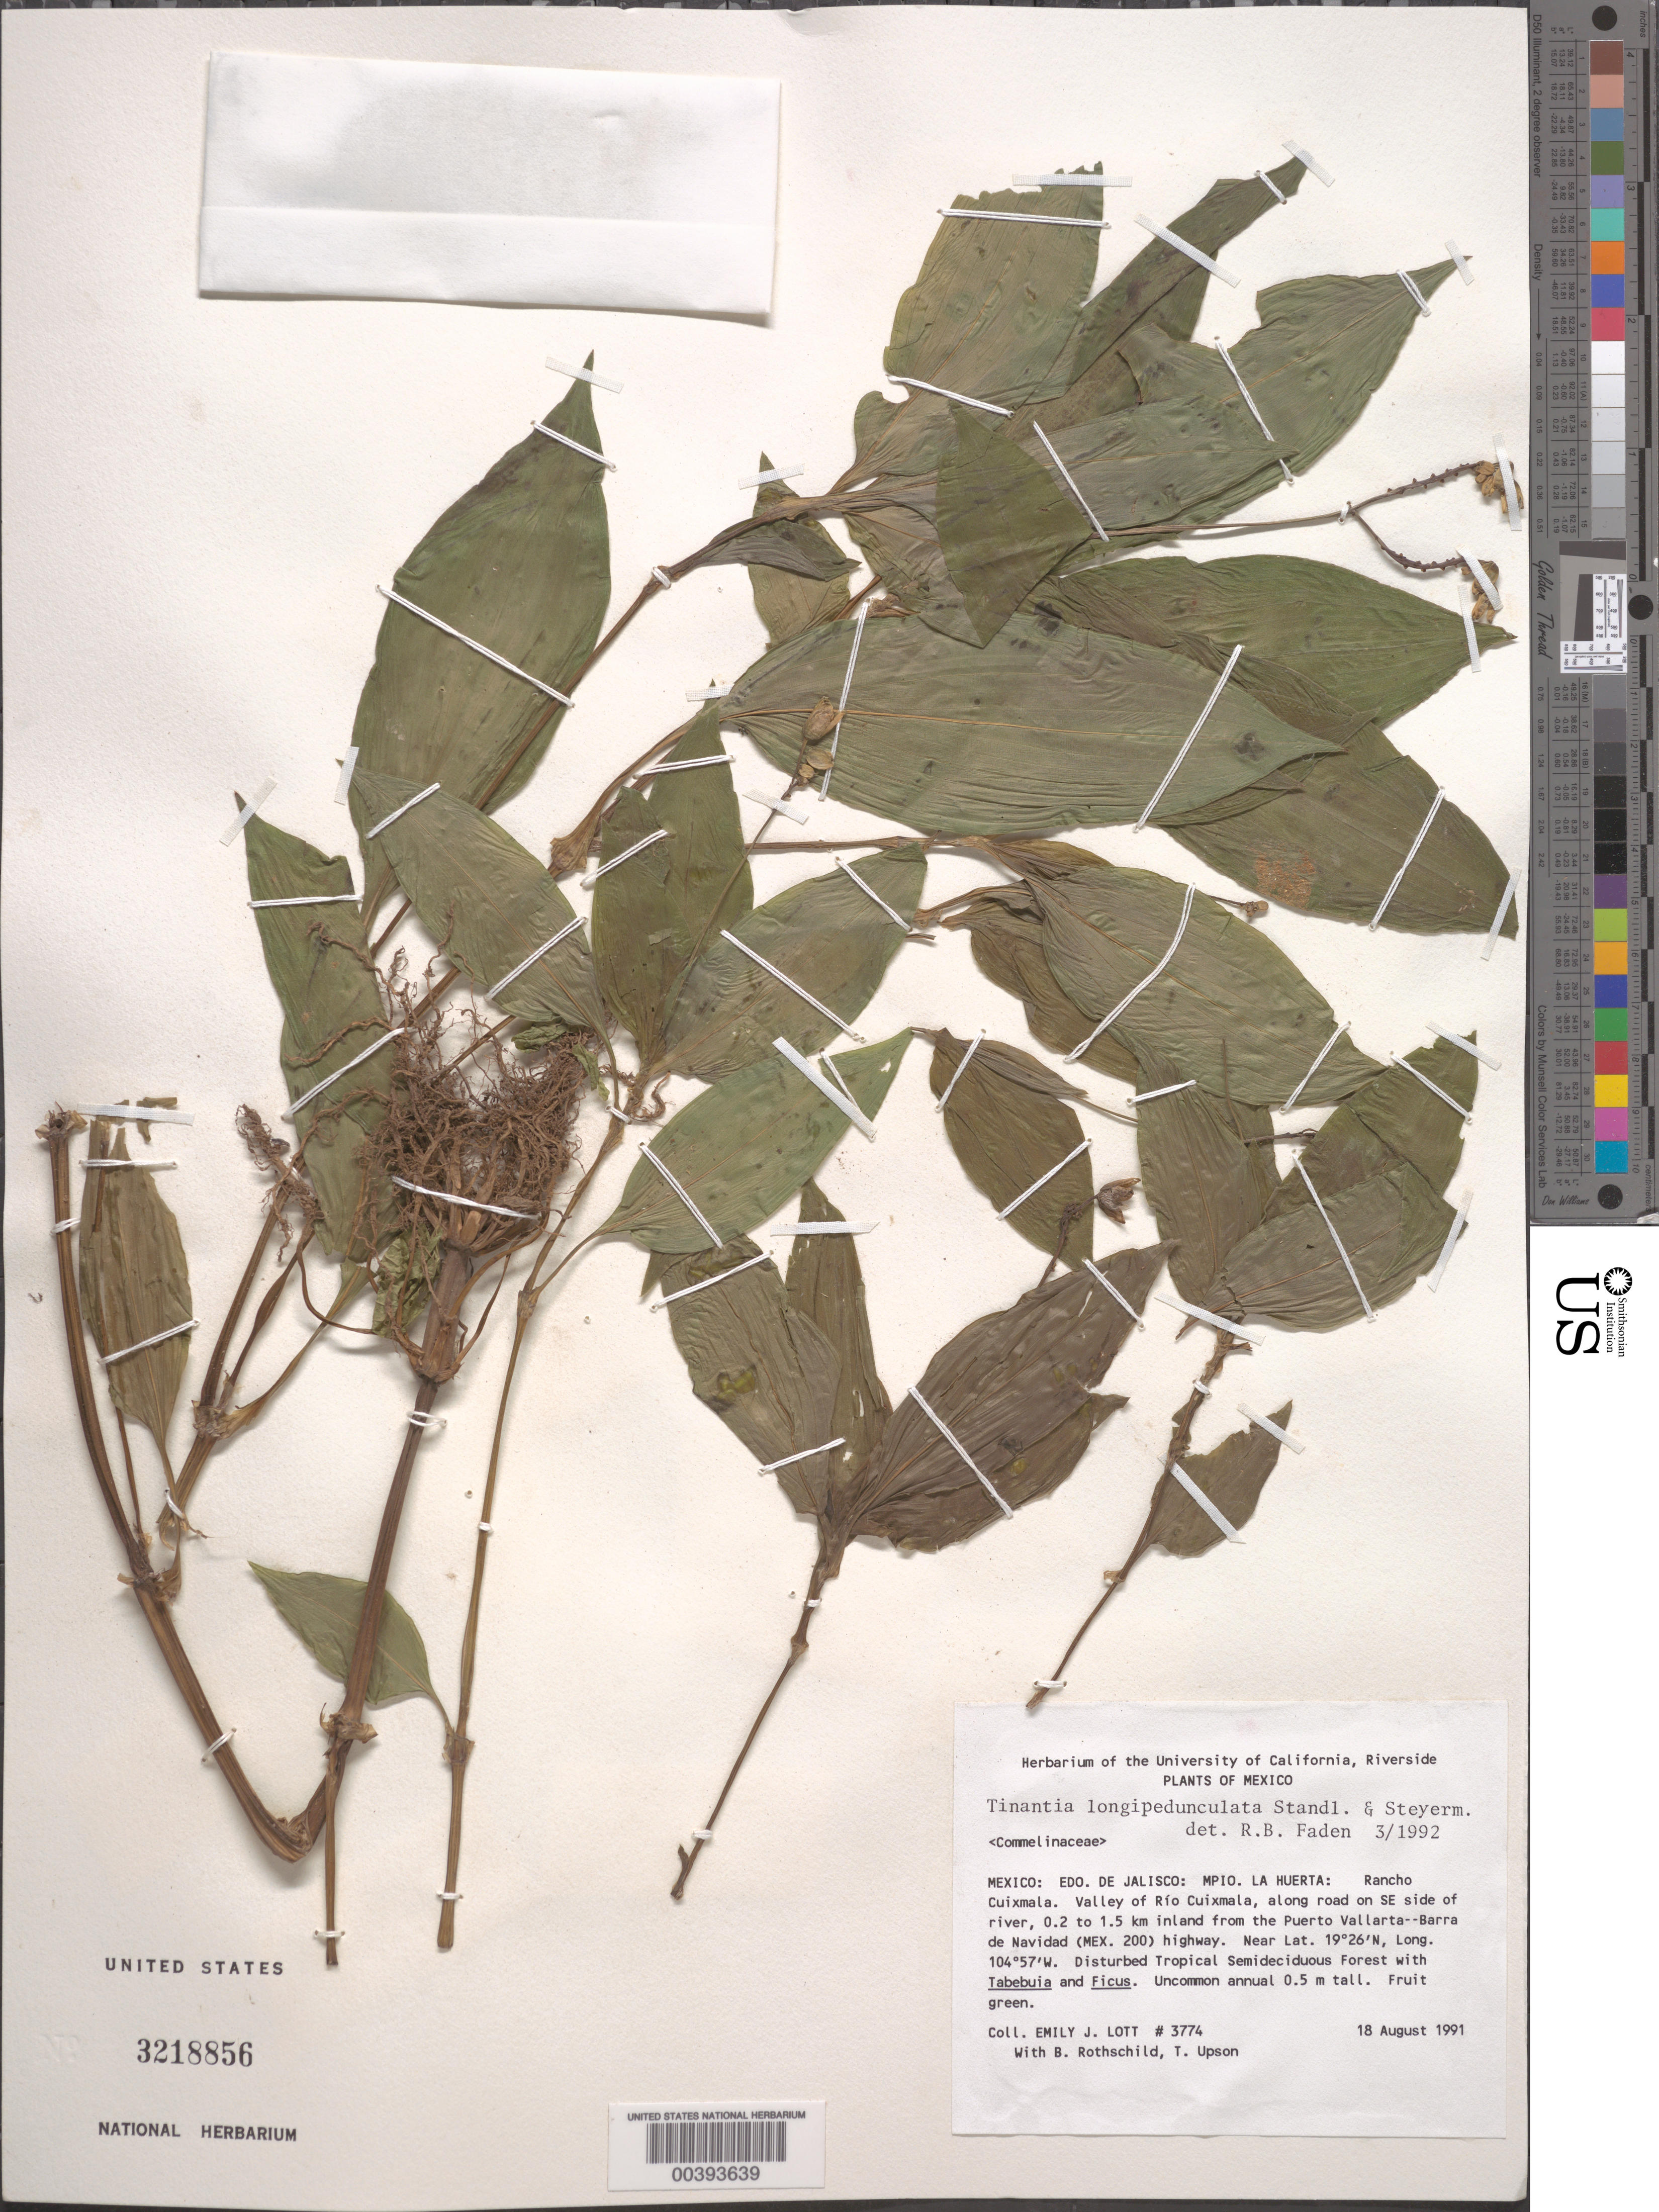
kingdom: Plantae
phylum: Tracheophyta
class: Liliopsida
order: Commelinales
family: Commelinaceae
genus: Tinantia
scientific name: Tinantia longipedunculata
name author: Standl. & Steyerm.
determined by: Faden, Robert B., (US), Smithsonian Institution - National Museum of Natural History (UNITED STATES)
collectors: E. Lott, B. Rothschild & T. Upson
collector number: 3774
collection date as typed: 18 Aug 1991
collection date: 1991-08-18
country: Mexico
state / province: Jalisco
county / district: Huerta, La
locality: Rancho Cuixmala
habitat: Humid montane forest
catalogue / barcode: US 3218856